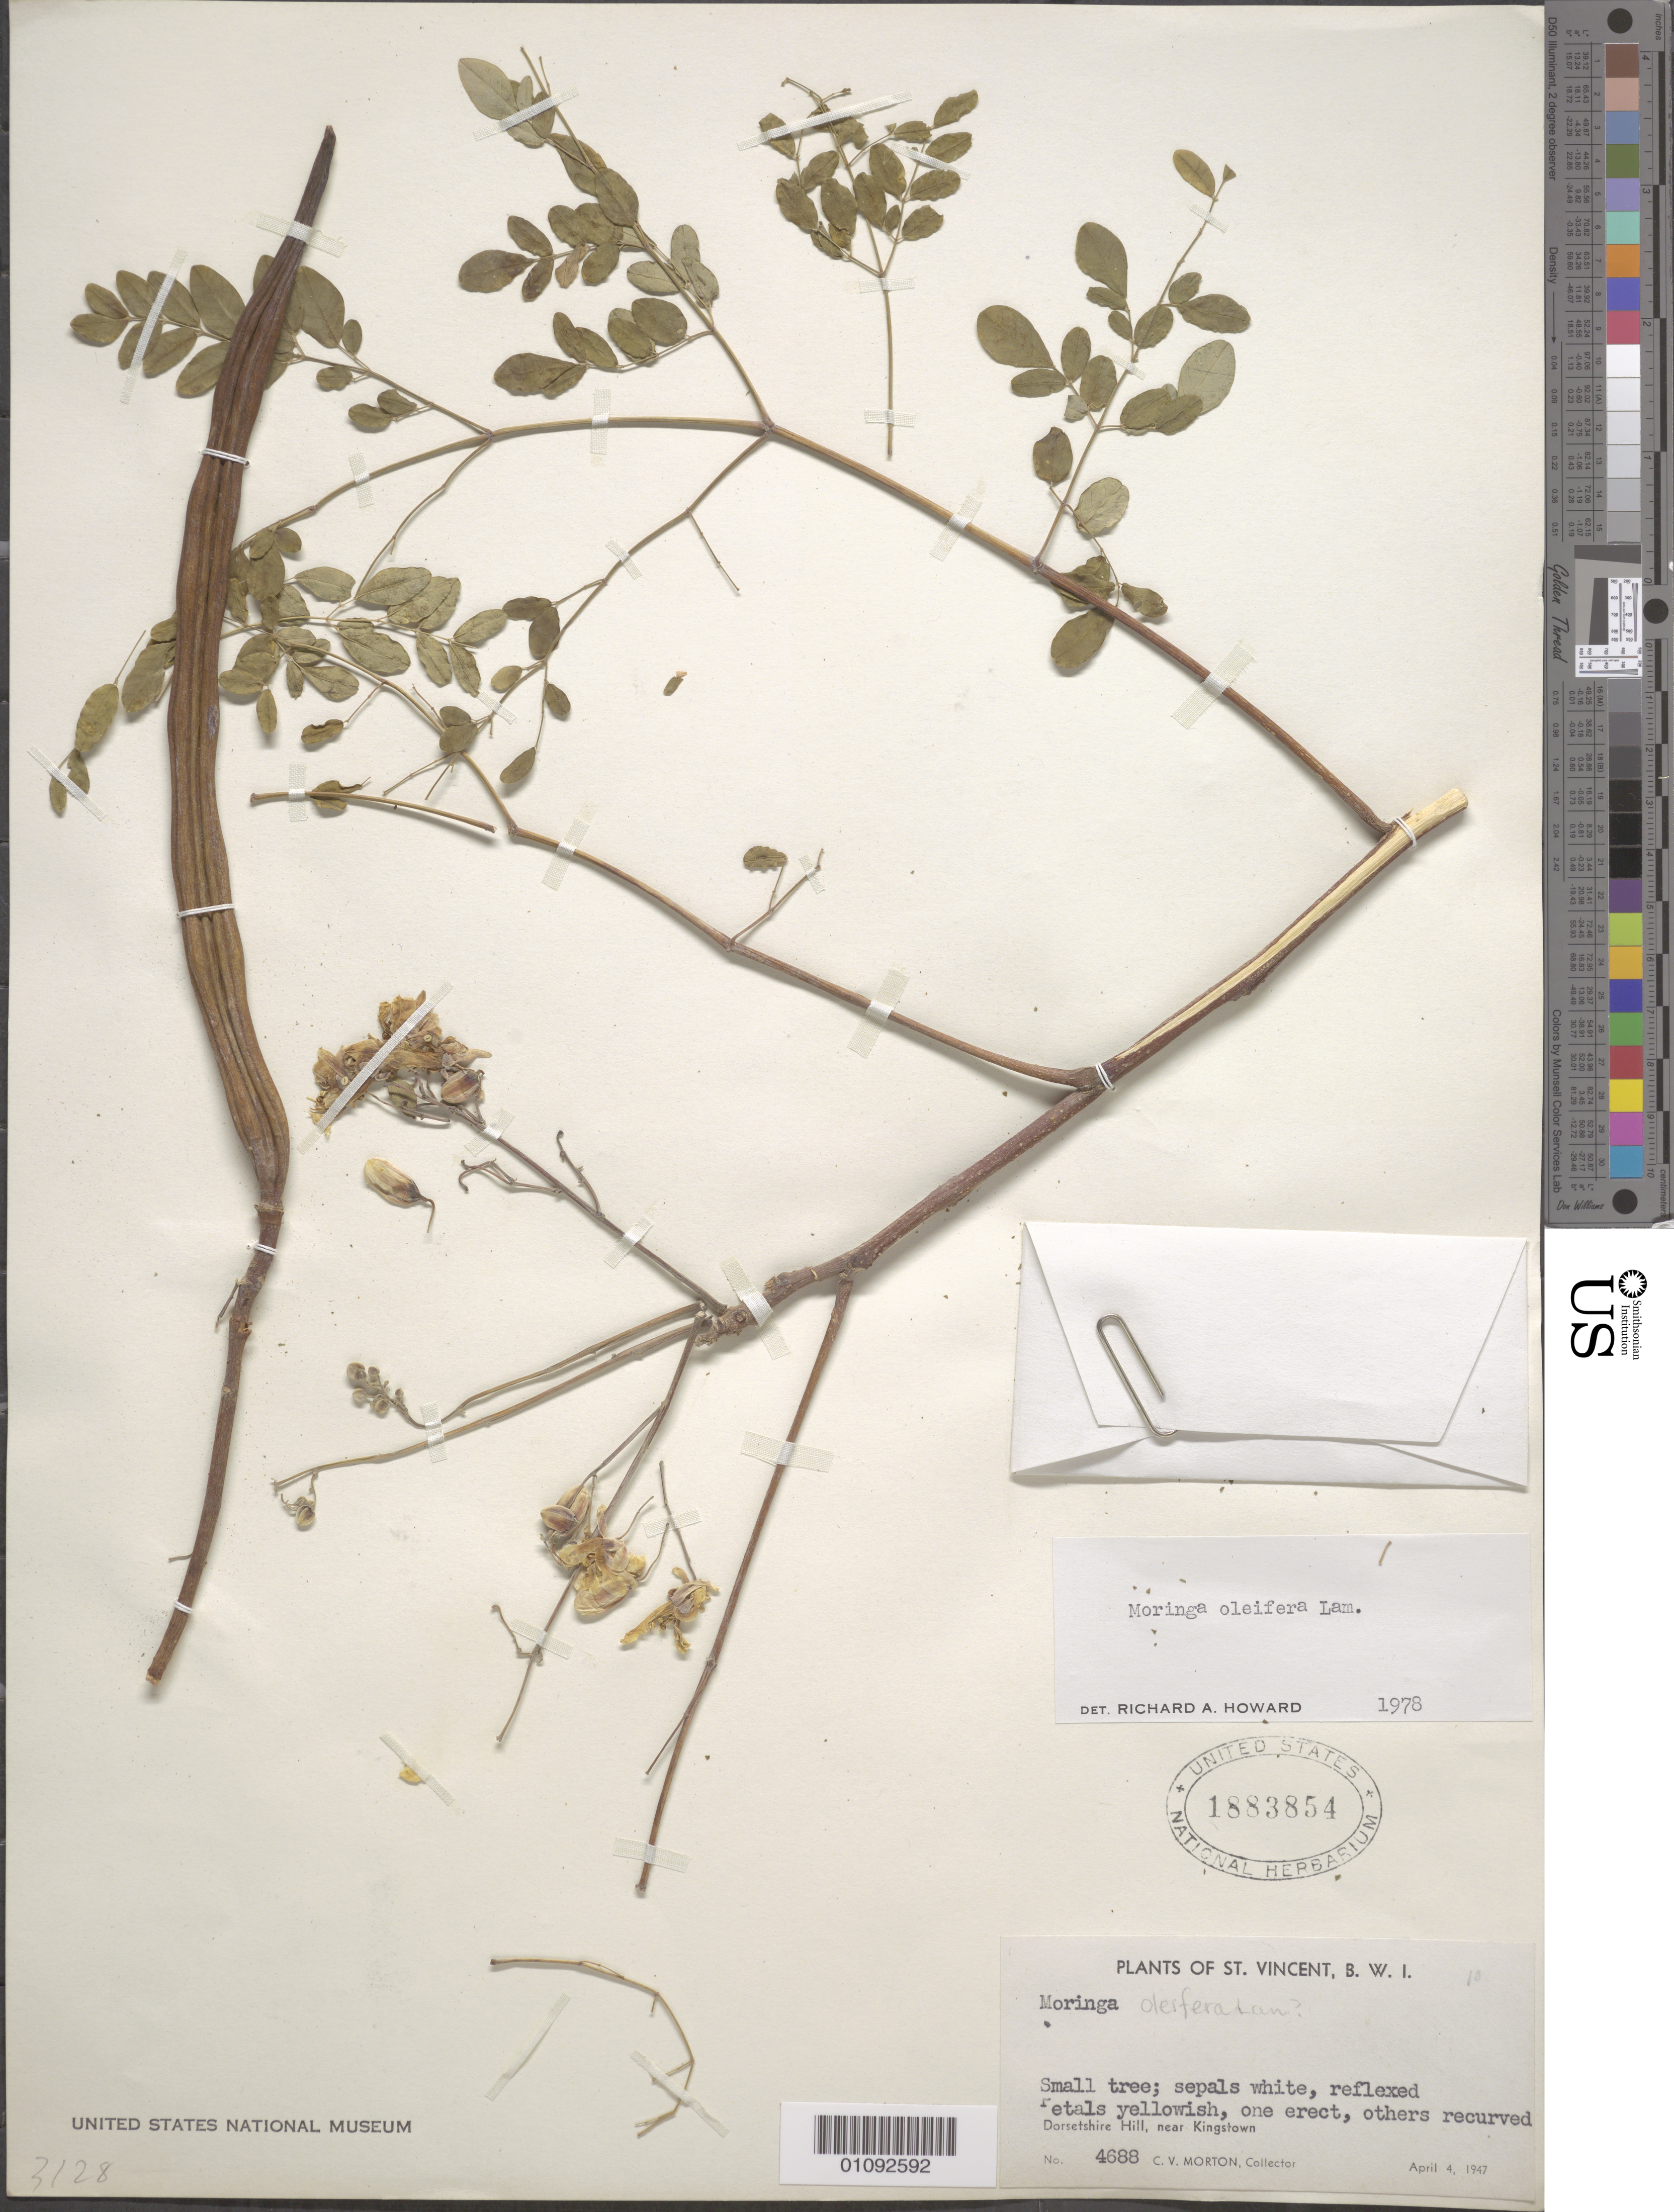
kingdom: Plantae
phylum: Tracheophyta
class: Magnoliopsida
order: Brassicales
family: Moringaceae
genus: Moringa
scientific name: Moringa oleifera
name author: Lam.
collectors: C. V. Morton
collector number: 4688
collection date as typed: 04 Apr 1947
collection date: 1947-04-04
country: St. Vincent - Grenadines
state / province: Saint George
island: St. Vincent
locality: Dorsetshire Hill, near Kingstown.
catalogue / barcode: US 1883854